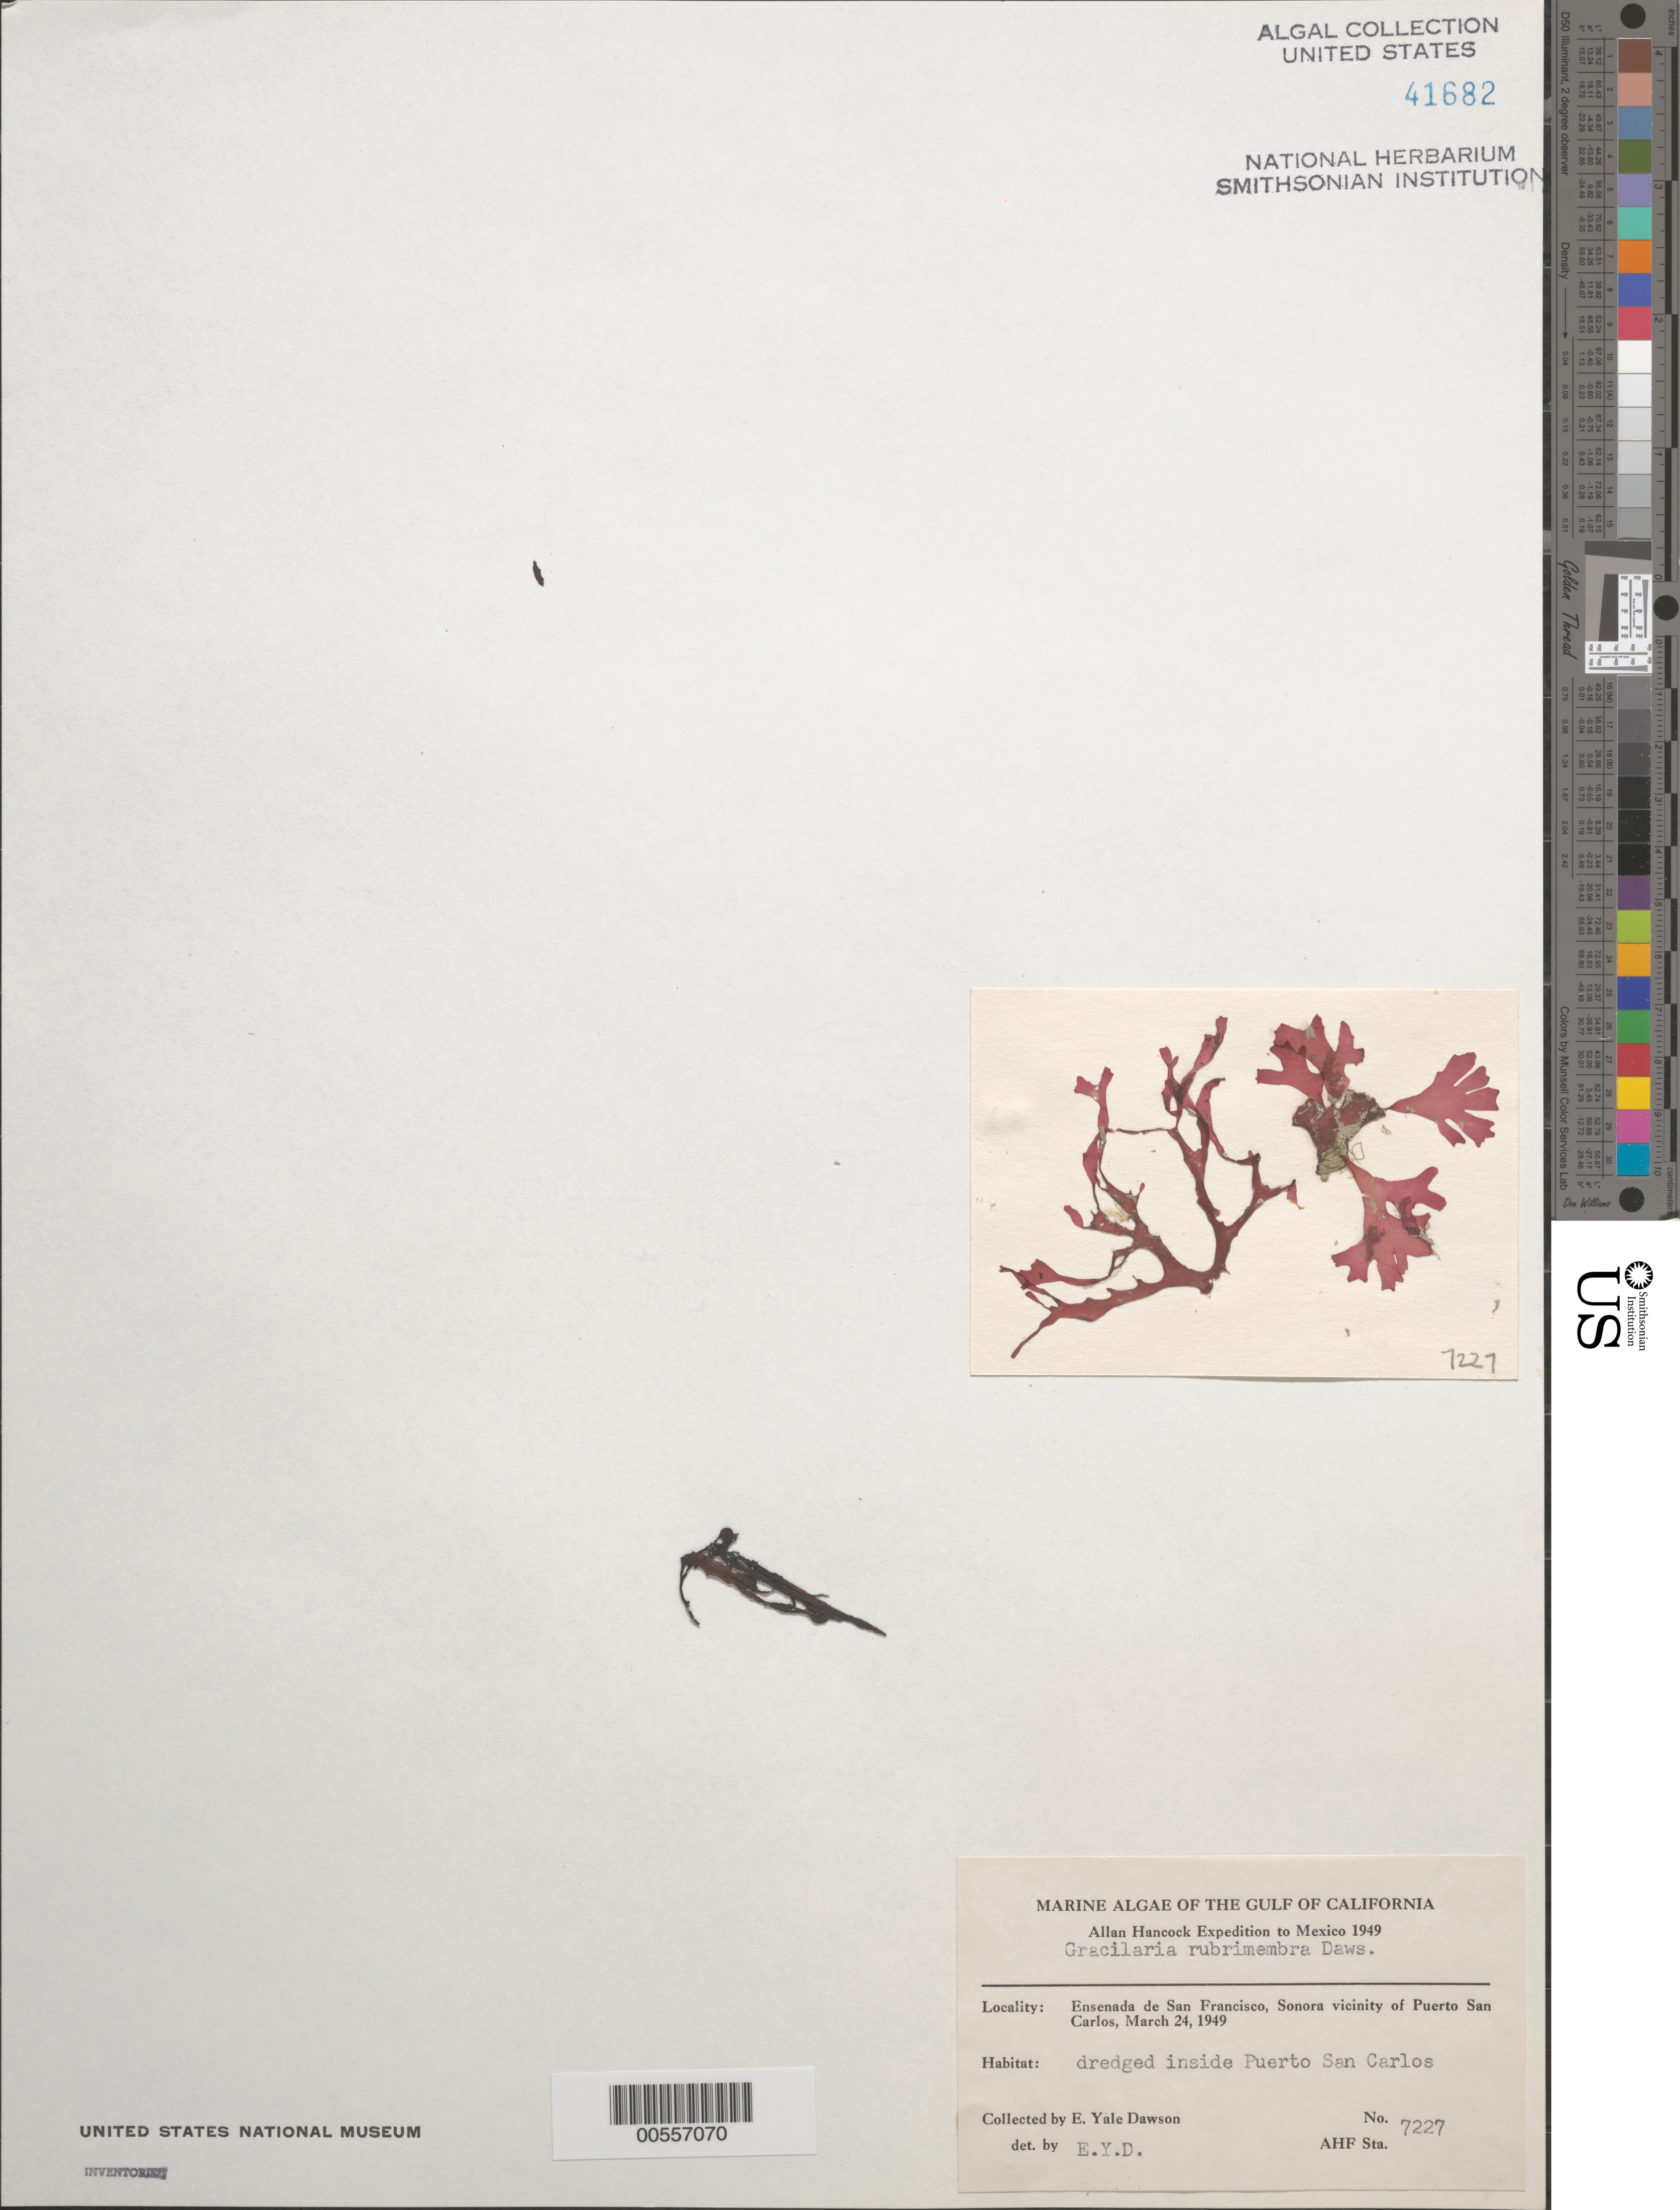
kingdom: Plantae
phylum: Rhodophyta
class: Florideophyceae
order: Gracilariales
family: Gracilariaceae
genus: Gracilaria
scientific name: Gracilaria rubrimembra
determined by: Dawson, E. Y.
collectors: E. Y. Dawson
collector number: EYD 2772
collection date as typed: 24 Mar 1949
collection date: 1949-03-24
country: Mexico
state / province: Sonora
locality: Puerto San Carlos, Ensenada de San Francisco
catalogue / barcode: US 41682